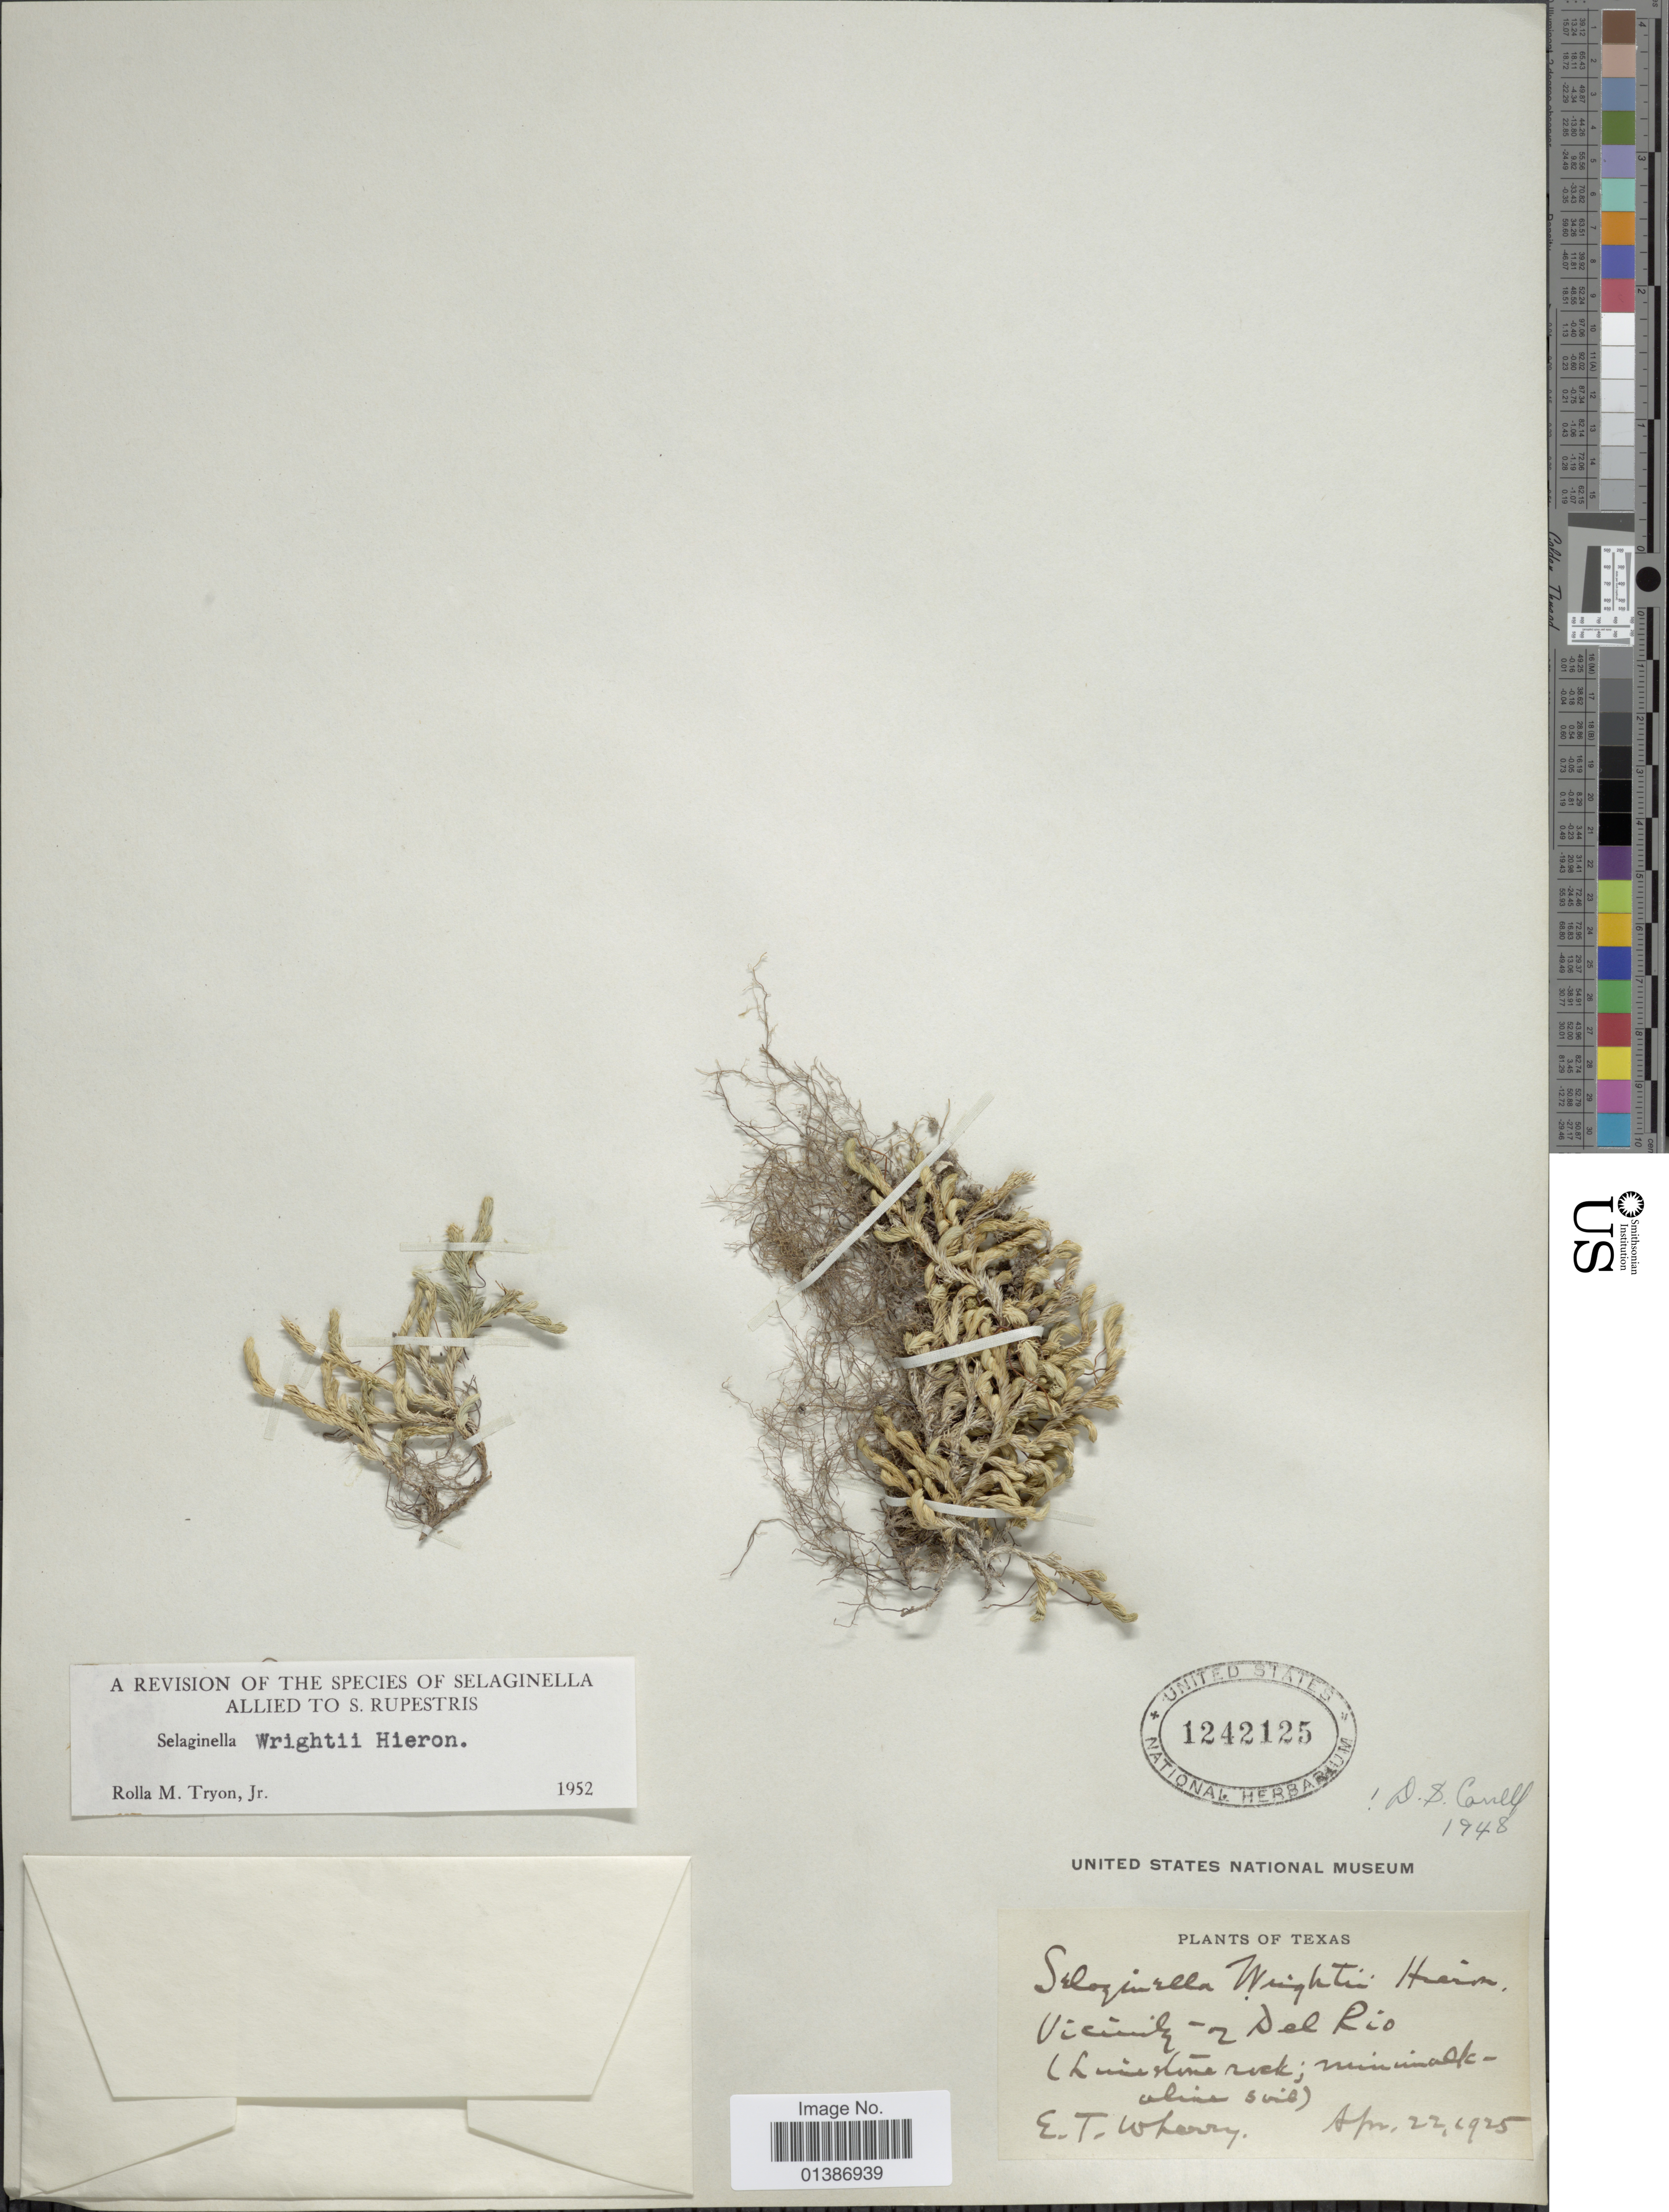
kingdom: Plantae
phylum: Tracheophyta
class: Lycopodiopsida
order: Selaginellales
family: Selaginellaceae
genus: Selaginella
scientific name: Selaginella wrightii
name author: Hieron.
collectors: E. T. Wherry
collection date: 1925-04-22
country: United States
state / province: Texas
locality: Vicinity of Del Rio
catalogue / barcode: US 1242125